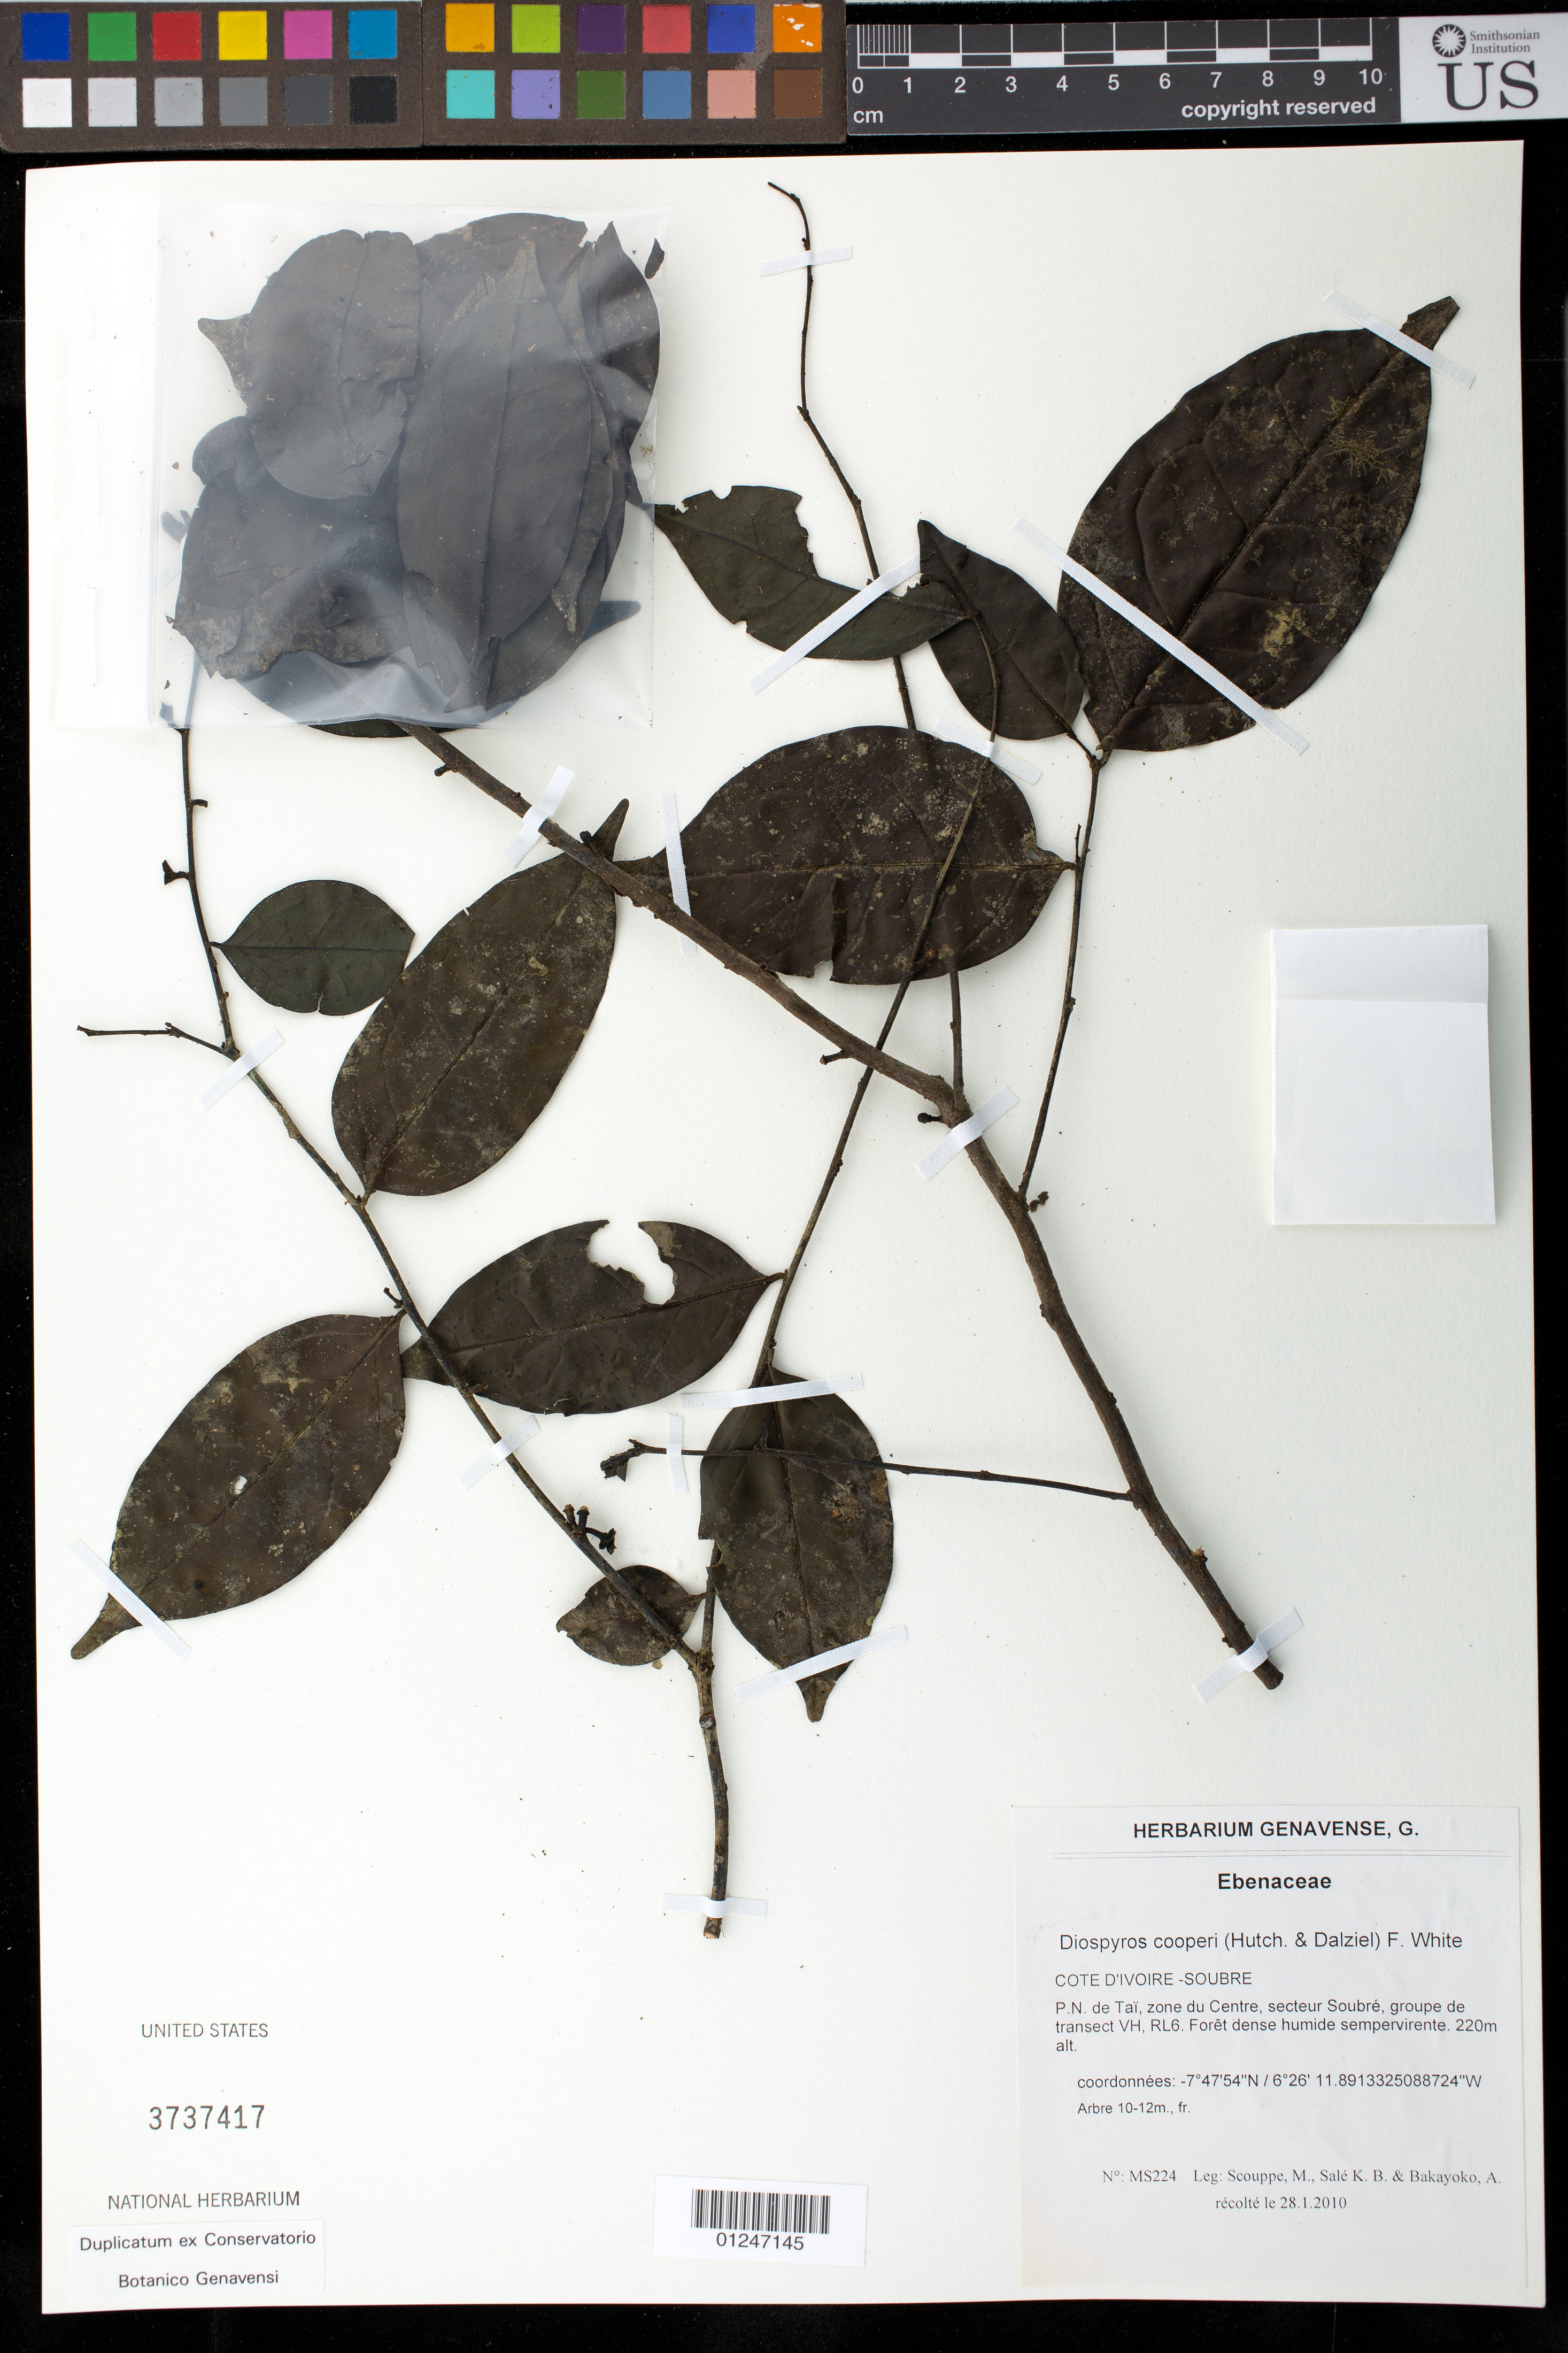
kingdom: Plantae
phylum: Tracheophyta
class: Magnoliopsida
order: Ericales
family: Ebenaceae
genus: Diospyros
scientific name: Diospyros cooperi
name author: (Hutch. & Dalziel) F. White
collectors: M. Scouppe, K. Sale & A. Bakayoko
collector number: MS224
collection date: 2010-01-28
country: Ivory Coast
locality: Côte d'Ivoire- Soubre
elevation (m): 220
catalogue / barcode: US 3737417